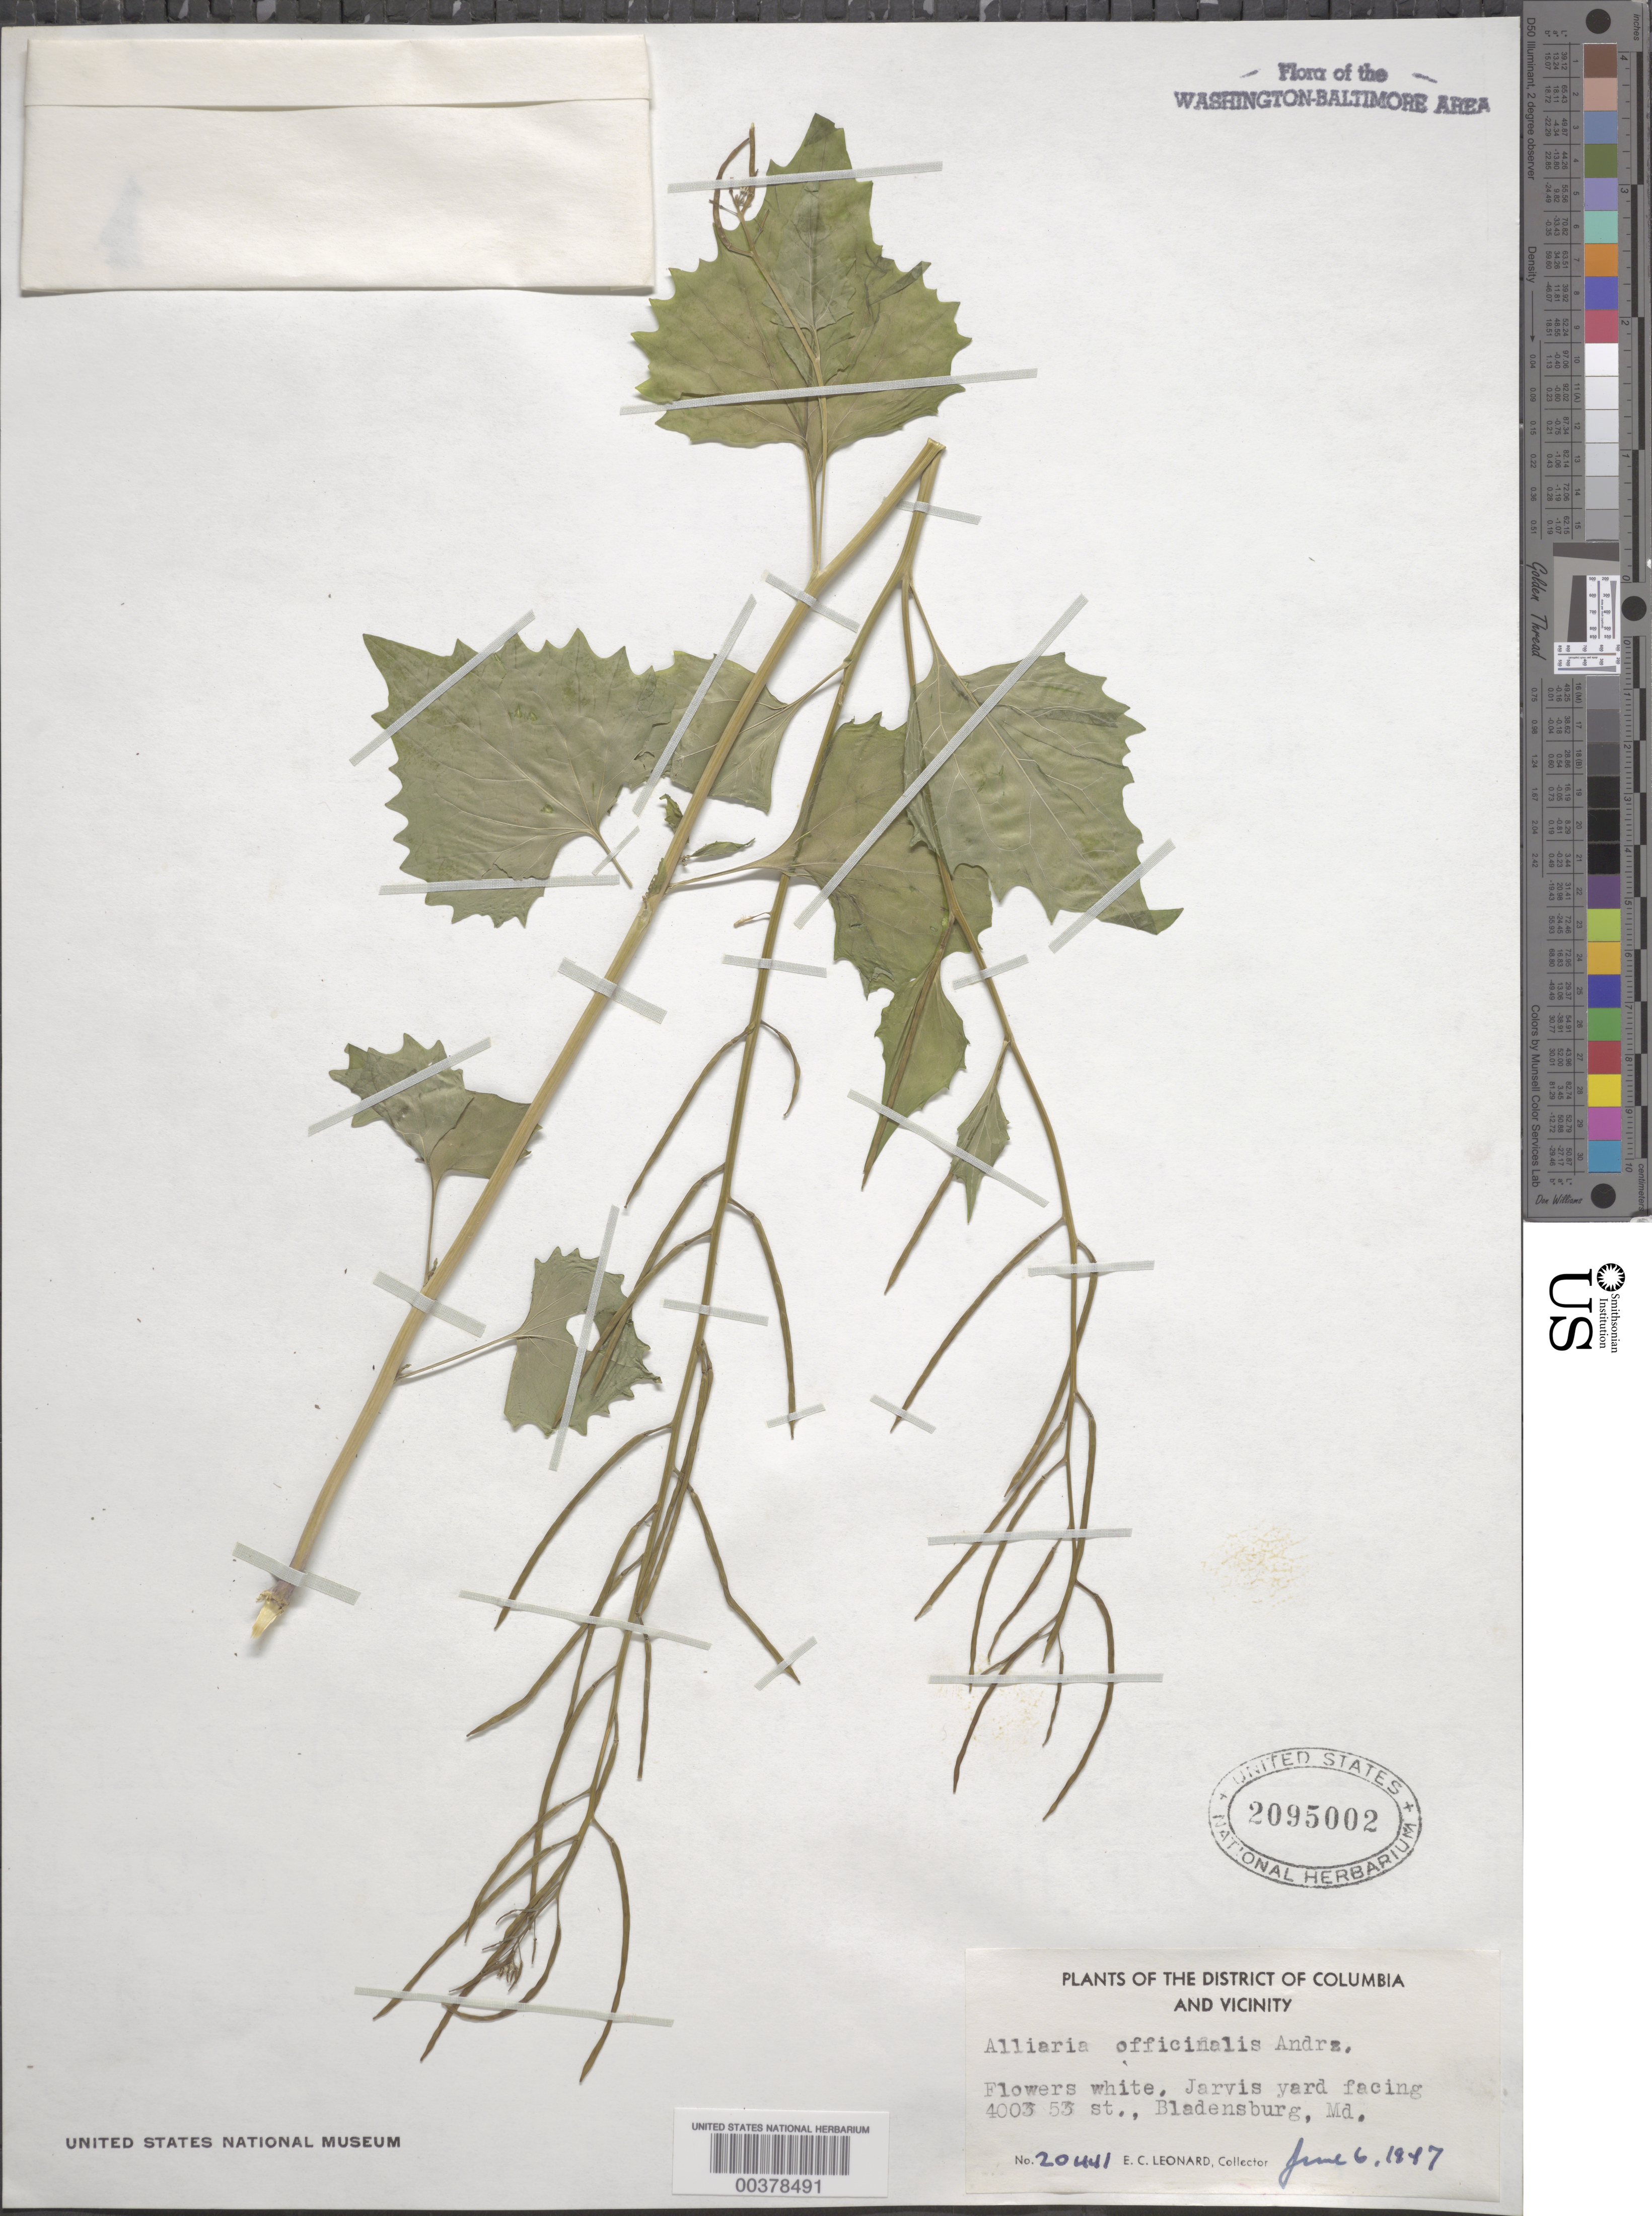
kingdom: Plantae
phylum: Tracheophyta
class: Magnoliopsida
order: Brassicales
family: Brassicaceae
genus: Alliaria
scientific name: Alliaria petiolata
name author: (M. Bieb.) Cavara & Grande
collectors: E. C. Leonard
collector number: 20441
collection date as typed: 06 Jun 1947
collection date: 1947-06-06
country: United States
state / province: Maryland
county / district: Prince George's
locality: Bladensburg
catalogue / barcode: US 2095002